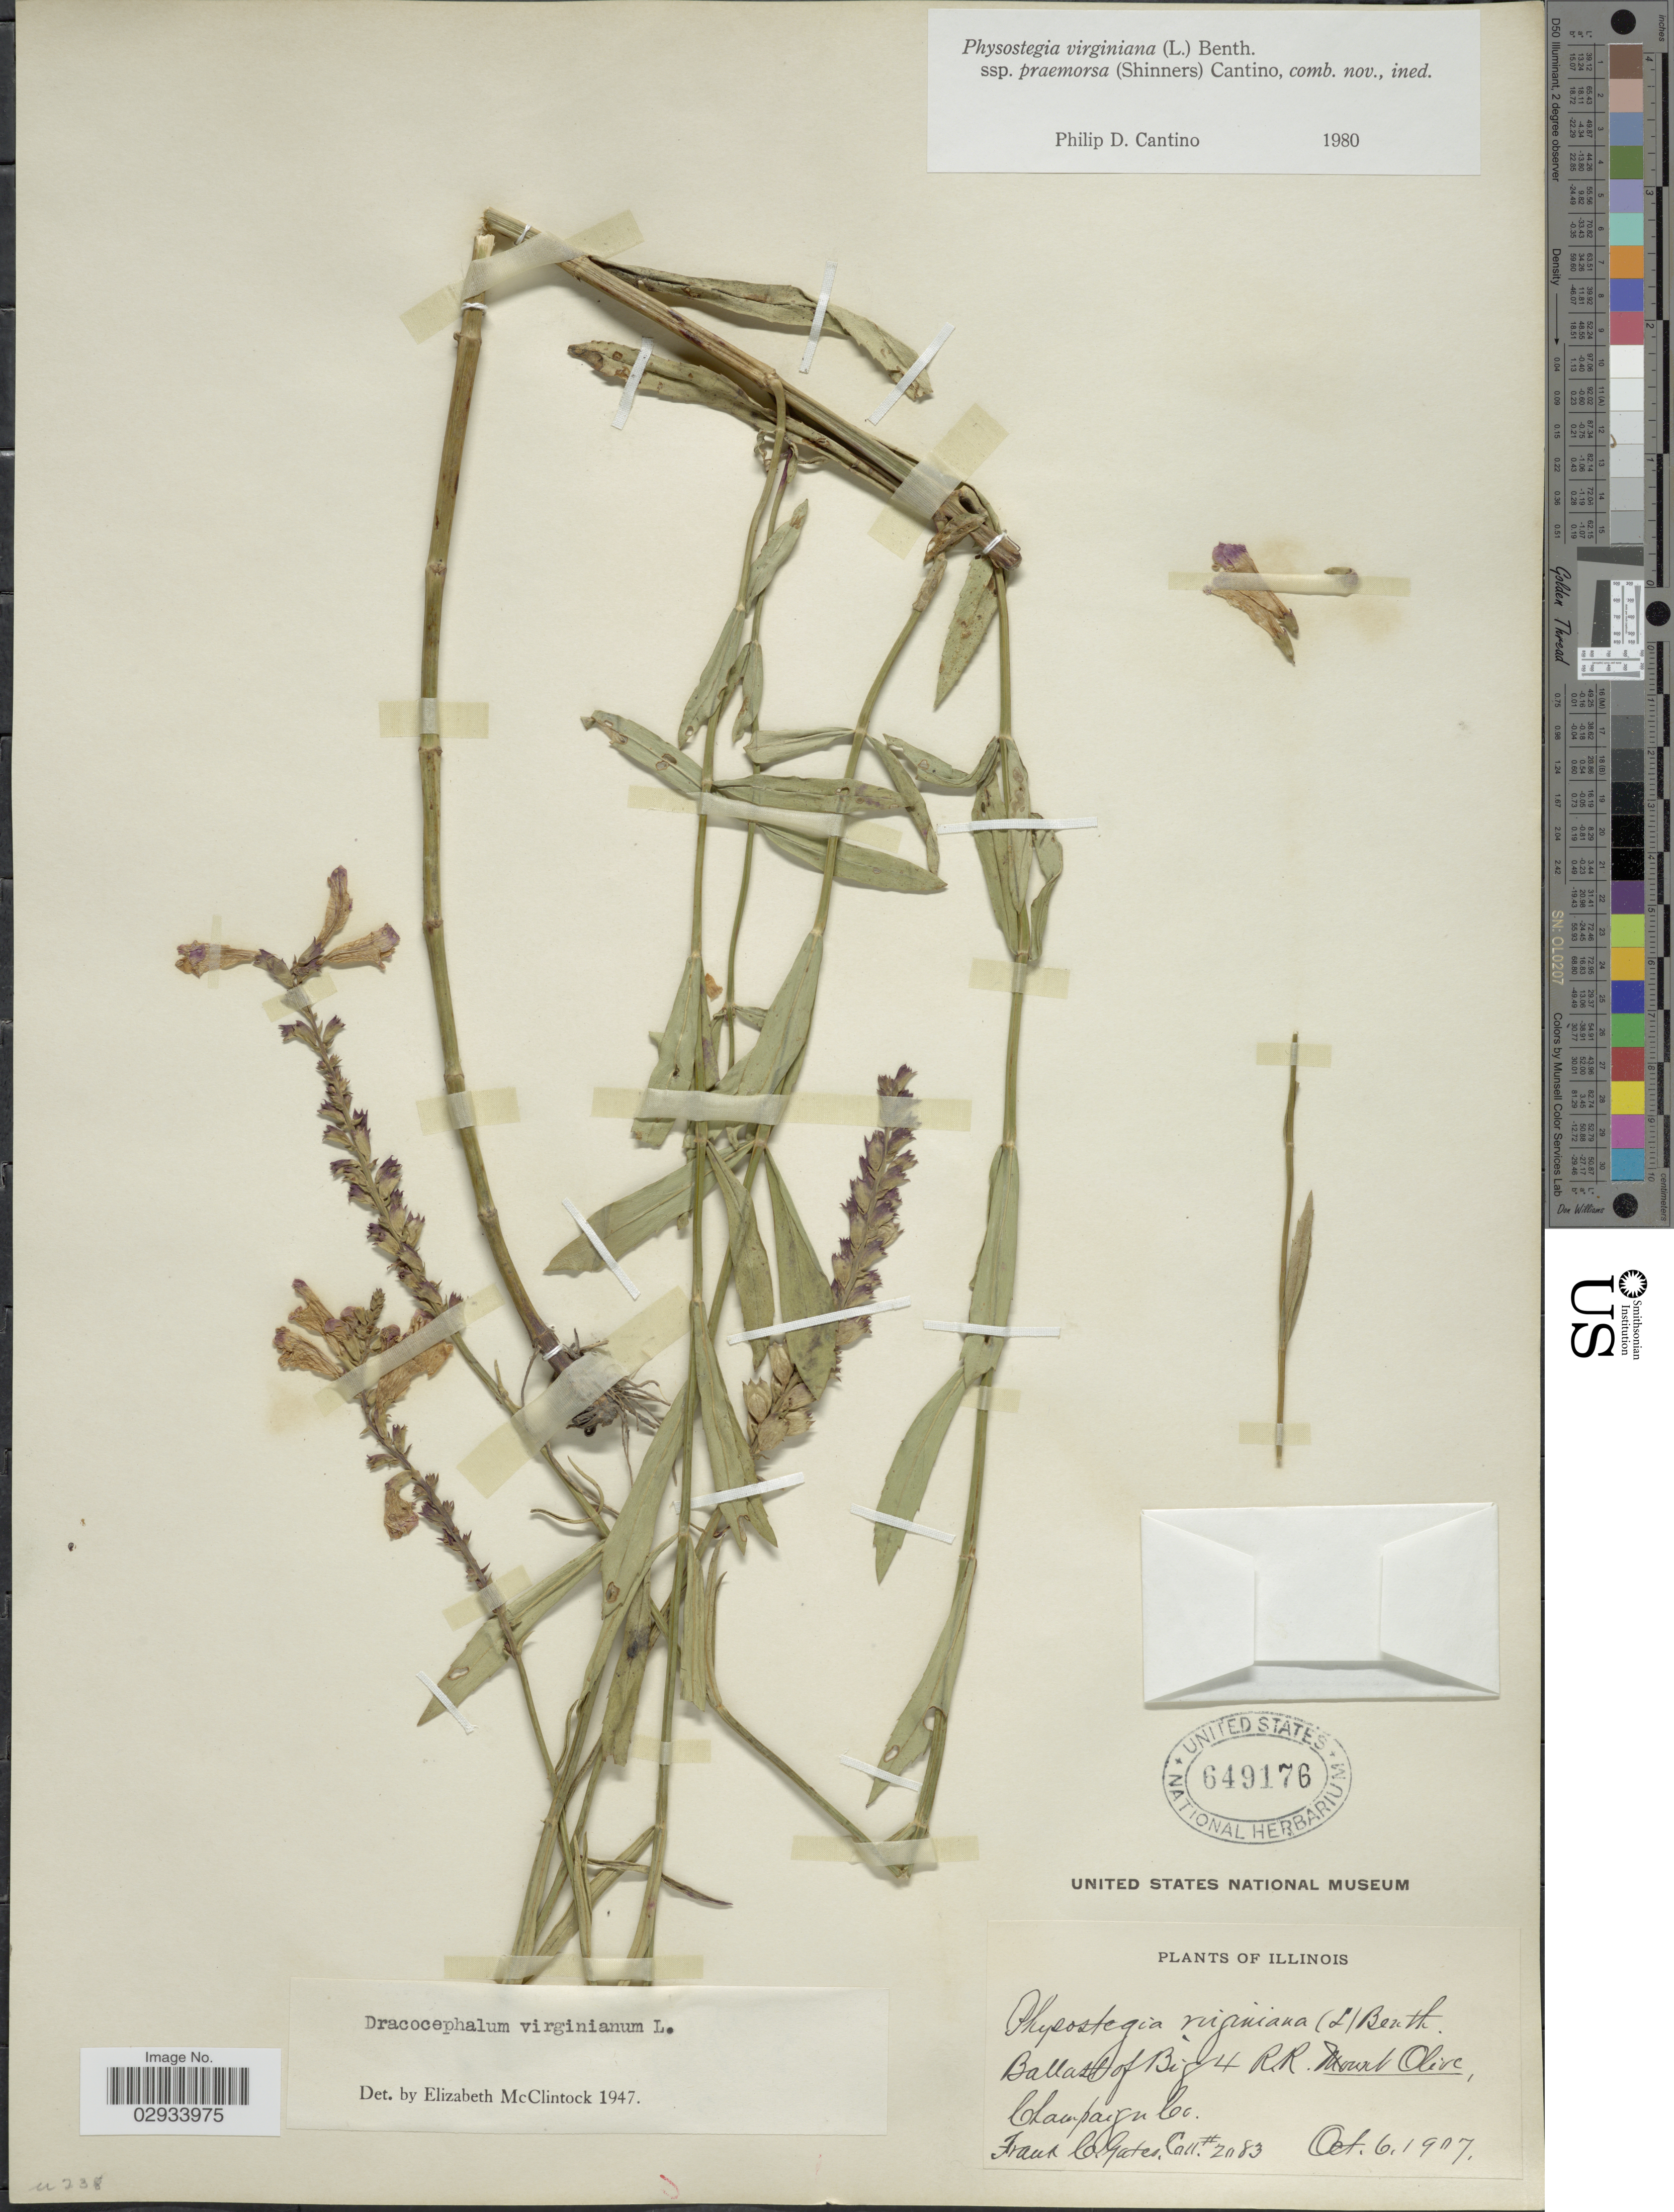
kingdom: Plantae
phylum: Tracheophyta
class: Magnoliopsida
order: Lamiales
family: Lamiaceae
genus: Physostegia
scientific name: Physostegia virginiana subsp. praemorsa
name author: (Shinners) P.D. Cantino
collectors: F. C. Gates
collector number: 2083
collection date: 1907-10-06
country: United States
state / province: Illinois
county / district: Champaign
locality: Ballast of Big 4 RR. Mount Olive, Champaign Co.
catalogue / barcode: US 649176